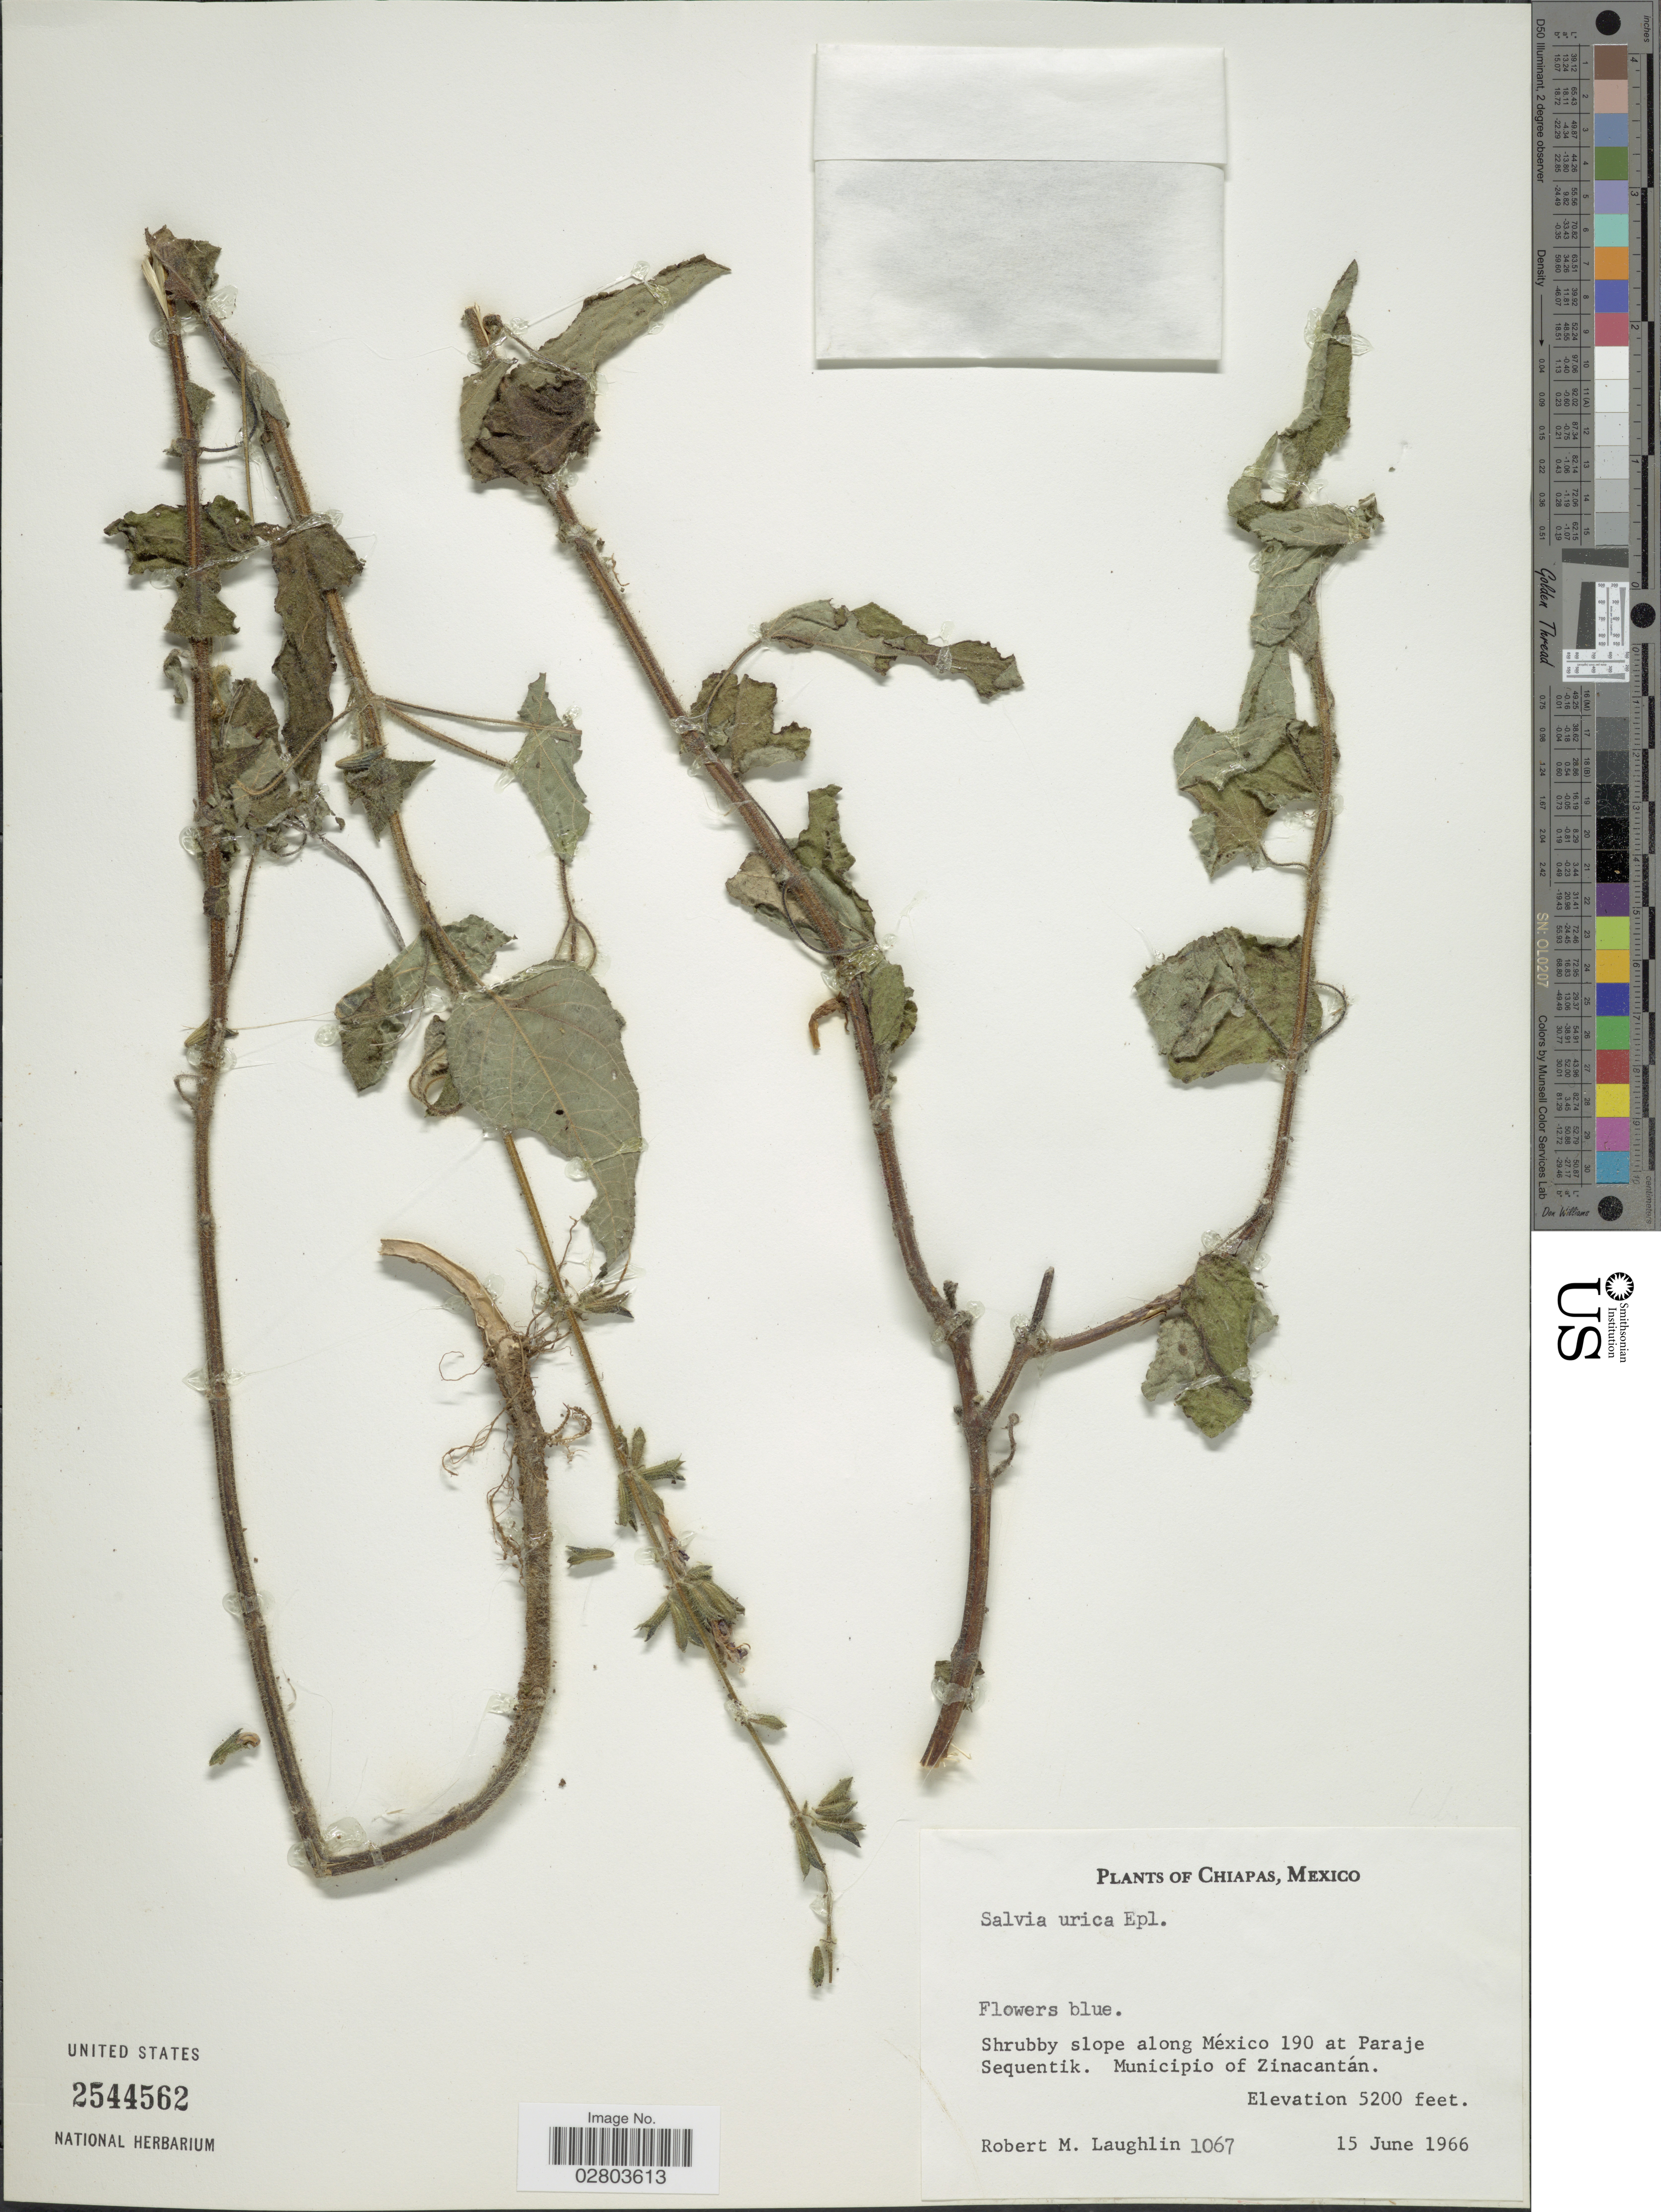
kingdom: Plantae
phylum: Tracheophyta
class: Magnoliopsida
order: Lamiales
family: Lamiaceae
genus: Salvia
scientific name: Salvia urica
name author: Epling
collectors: R. M. Laughlin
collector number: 1067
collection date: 1966-06-15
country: Mexico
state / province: Chiapas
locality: Shrubby slope along México 190 at Paraje Sequentik. Municipio of Zinacantán.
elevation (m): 1585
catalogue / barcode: US 2544562